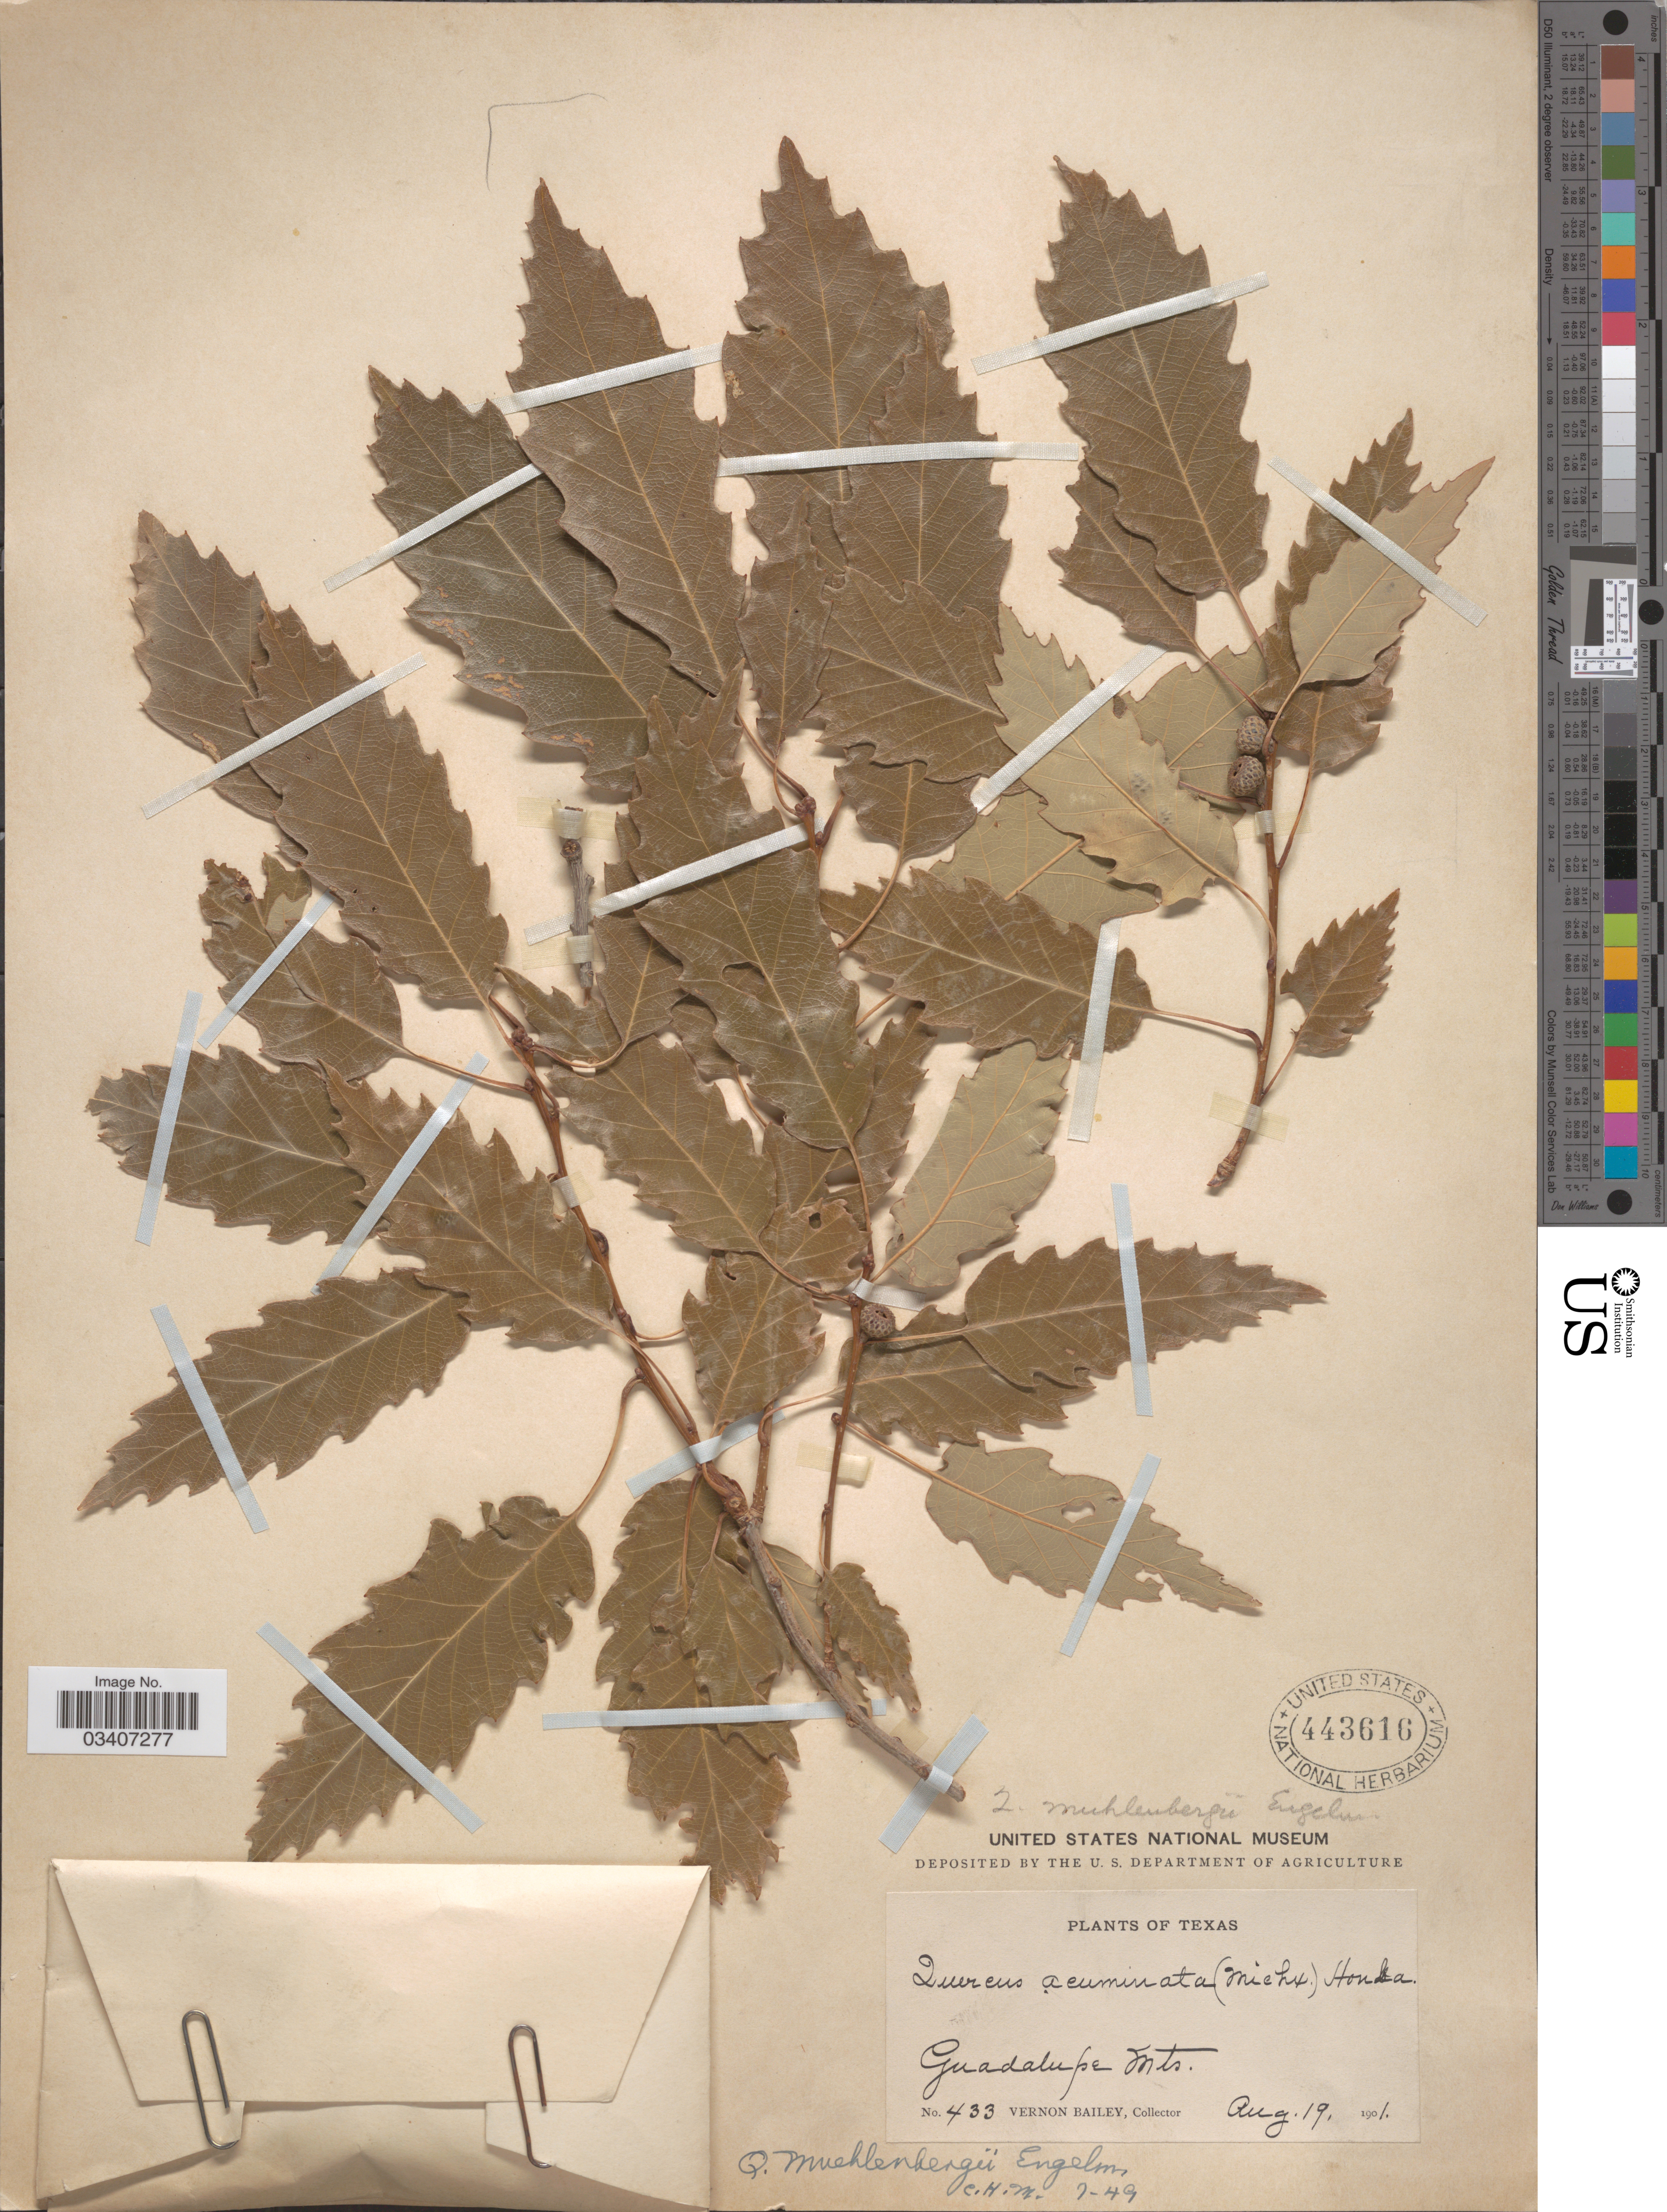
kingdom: Plantae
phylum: Tracheophyta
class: Magnoliopsida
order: Fagales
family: Fagaceae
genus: Quercus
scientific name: Quercus muehlenbergii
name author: Engelm.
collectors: V. O. Bailey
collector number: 433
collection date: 1901-08-19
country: United States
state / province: Texas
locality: Guadalupe Mts.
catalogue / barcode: US 443616